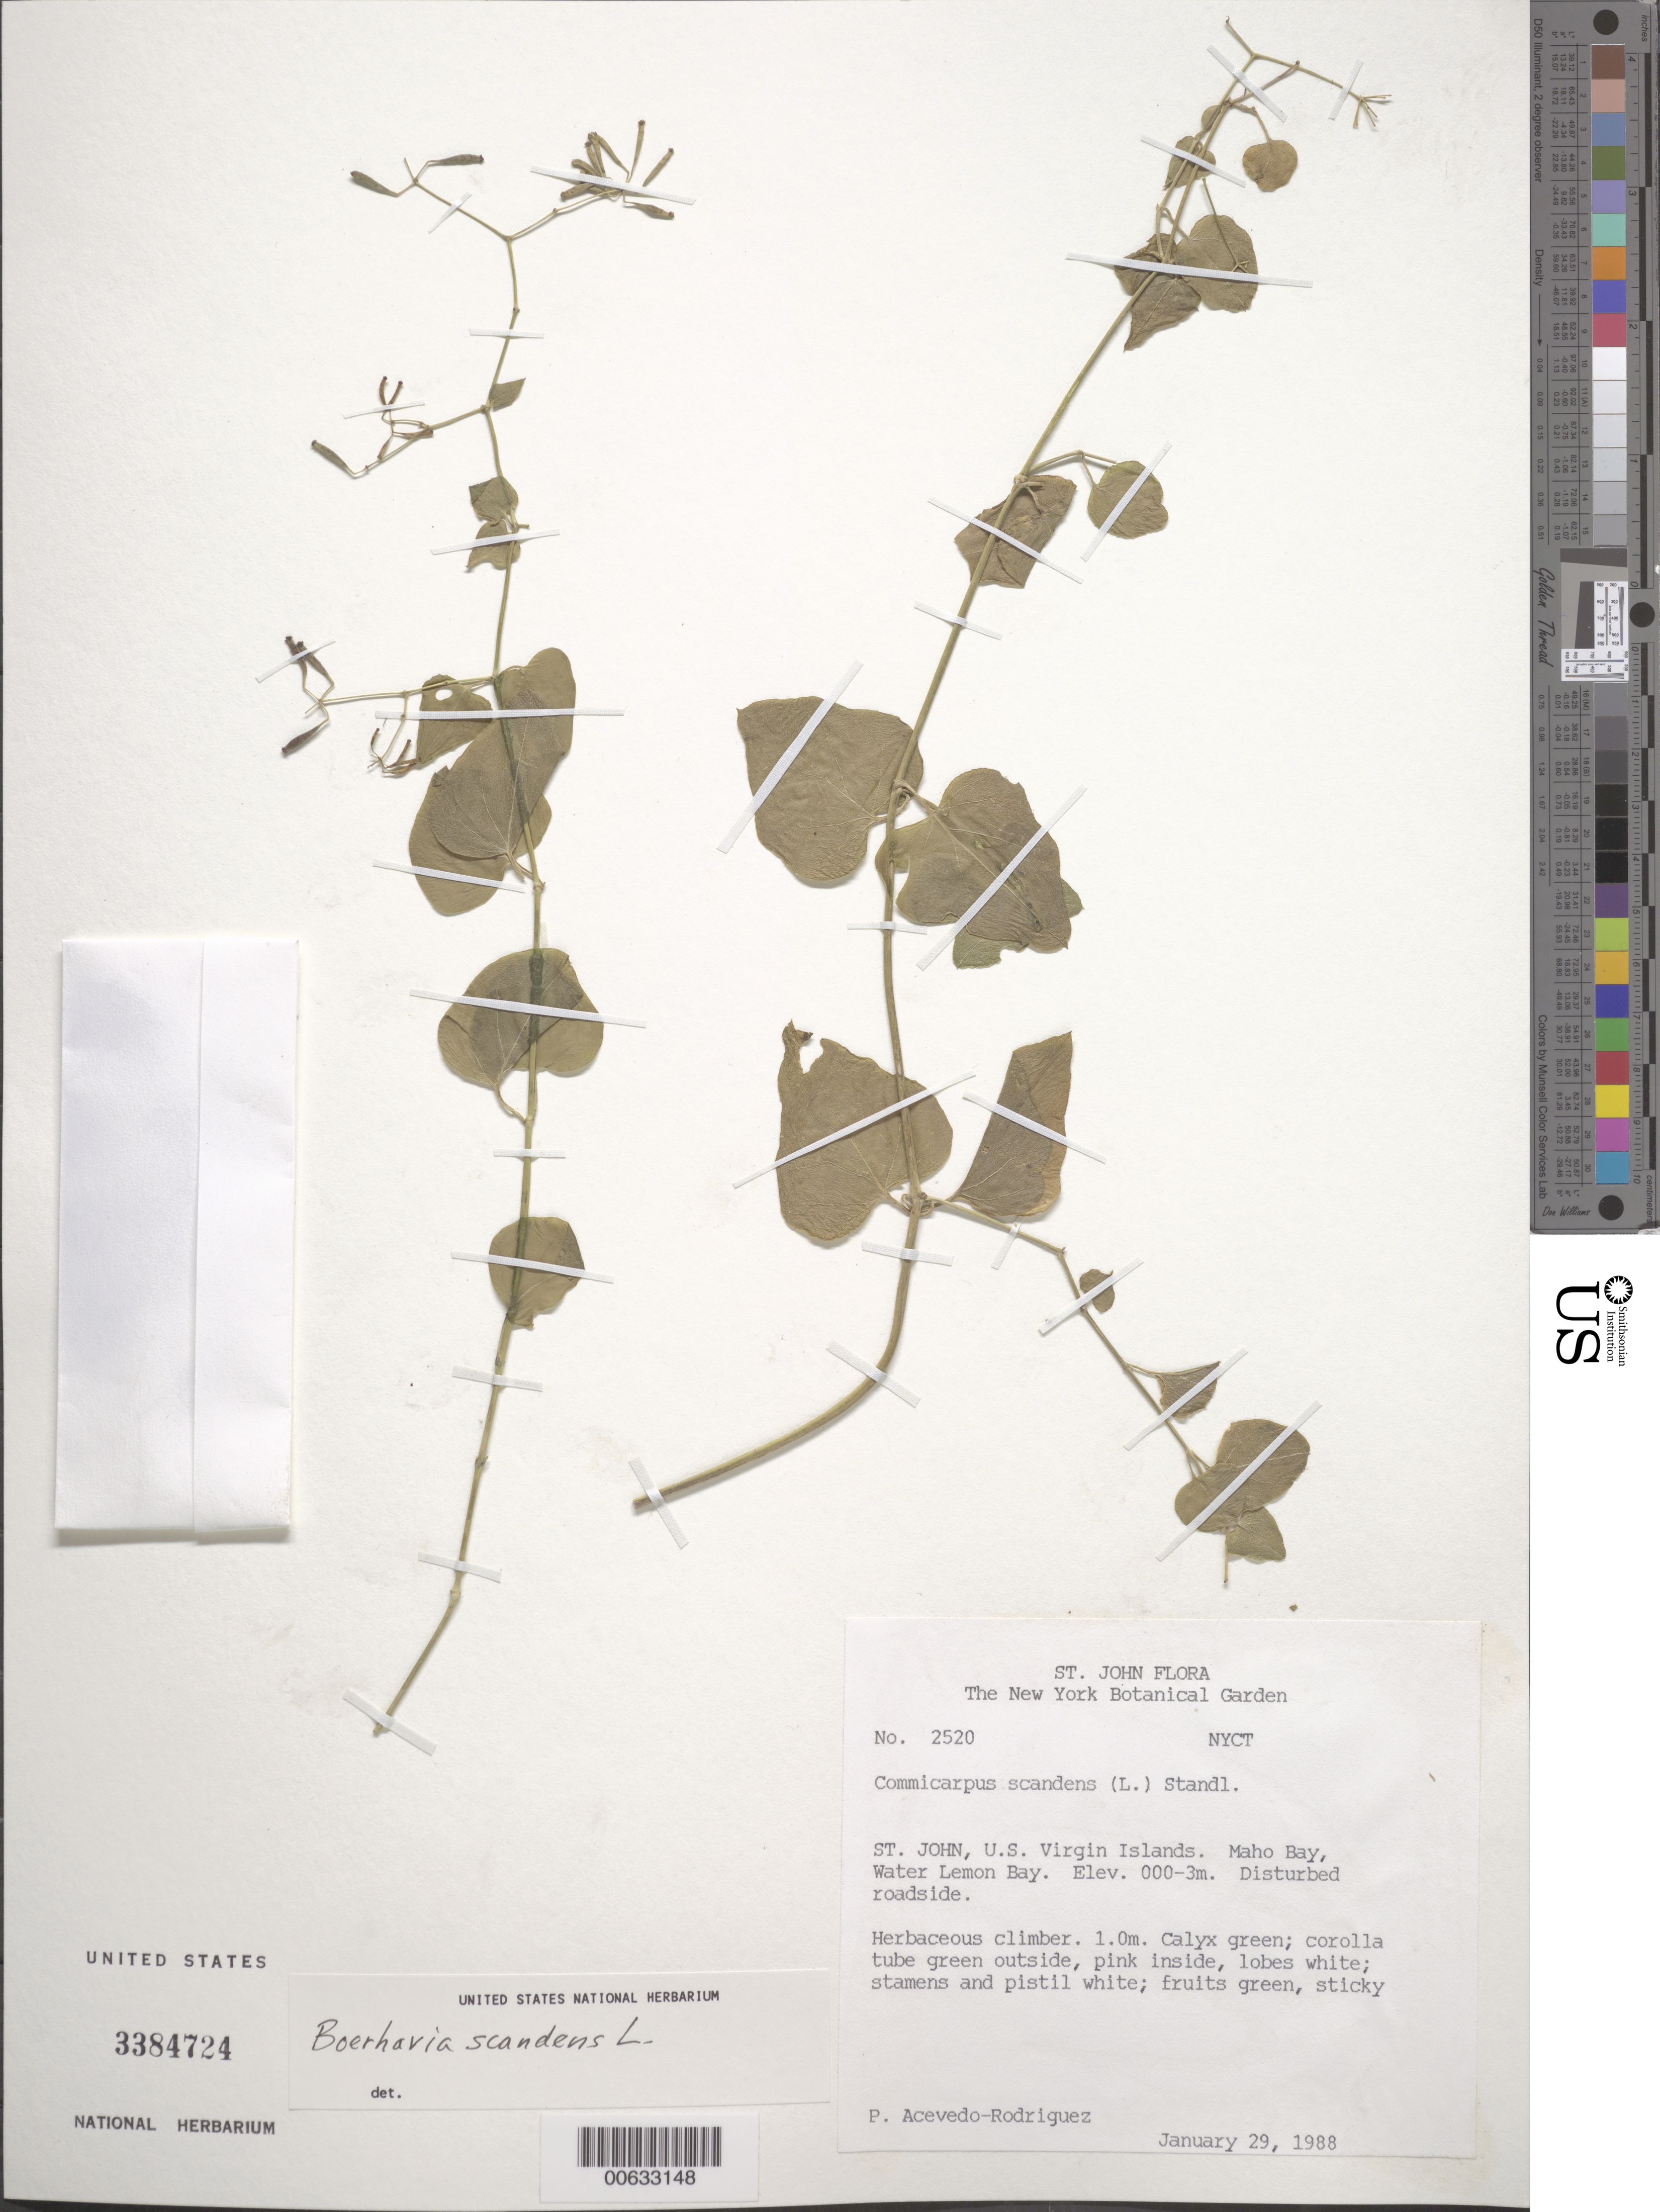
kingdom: Plantae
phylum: Tracheophyta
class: Magnoliopsida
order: Caryophyllales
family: Nyctaginaceae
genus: Boerhavia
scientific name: Boerhavia scandens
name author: L.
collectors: P. Acevedo-Rodr.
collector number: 2520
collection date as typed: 29 Jan 1988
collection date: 1988-01-29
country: U.S. Virgin Islands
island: St. John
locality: Maho Bay Quarter; Water Lemon Bay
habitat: Disturbed roadside.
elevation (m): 0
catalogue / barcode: US 3384724